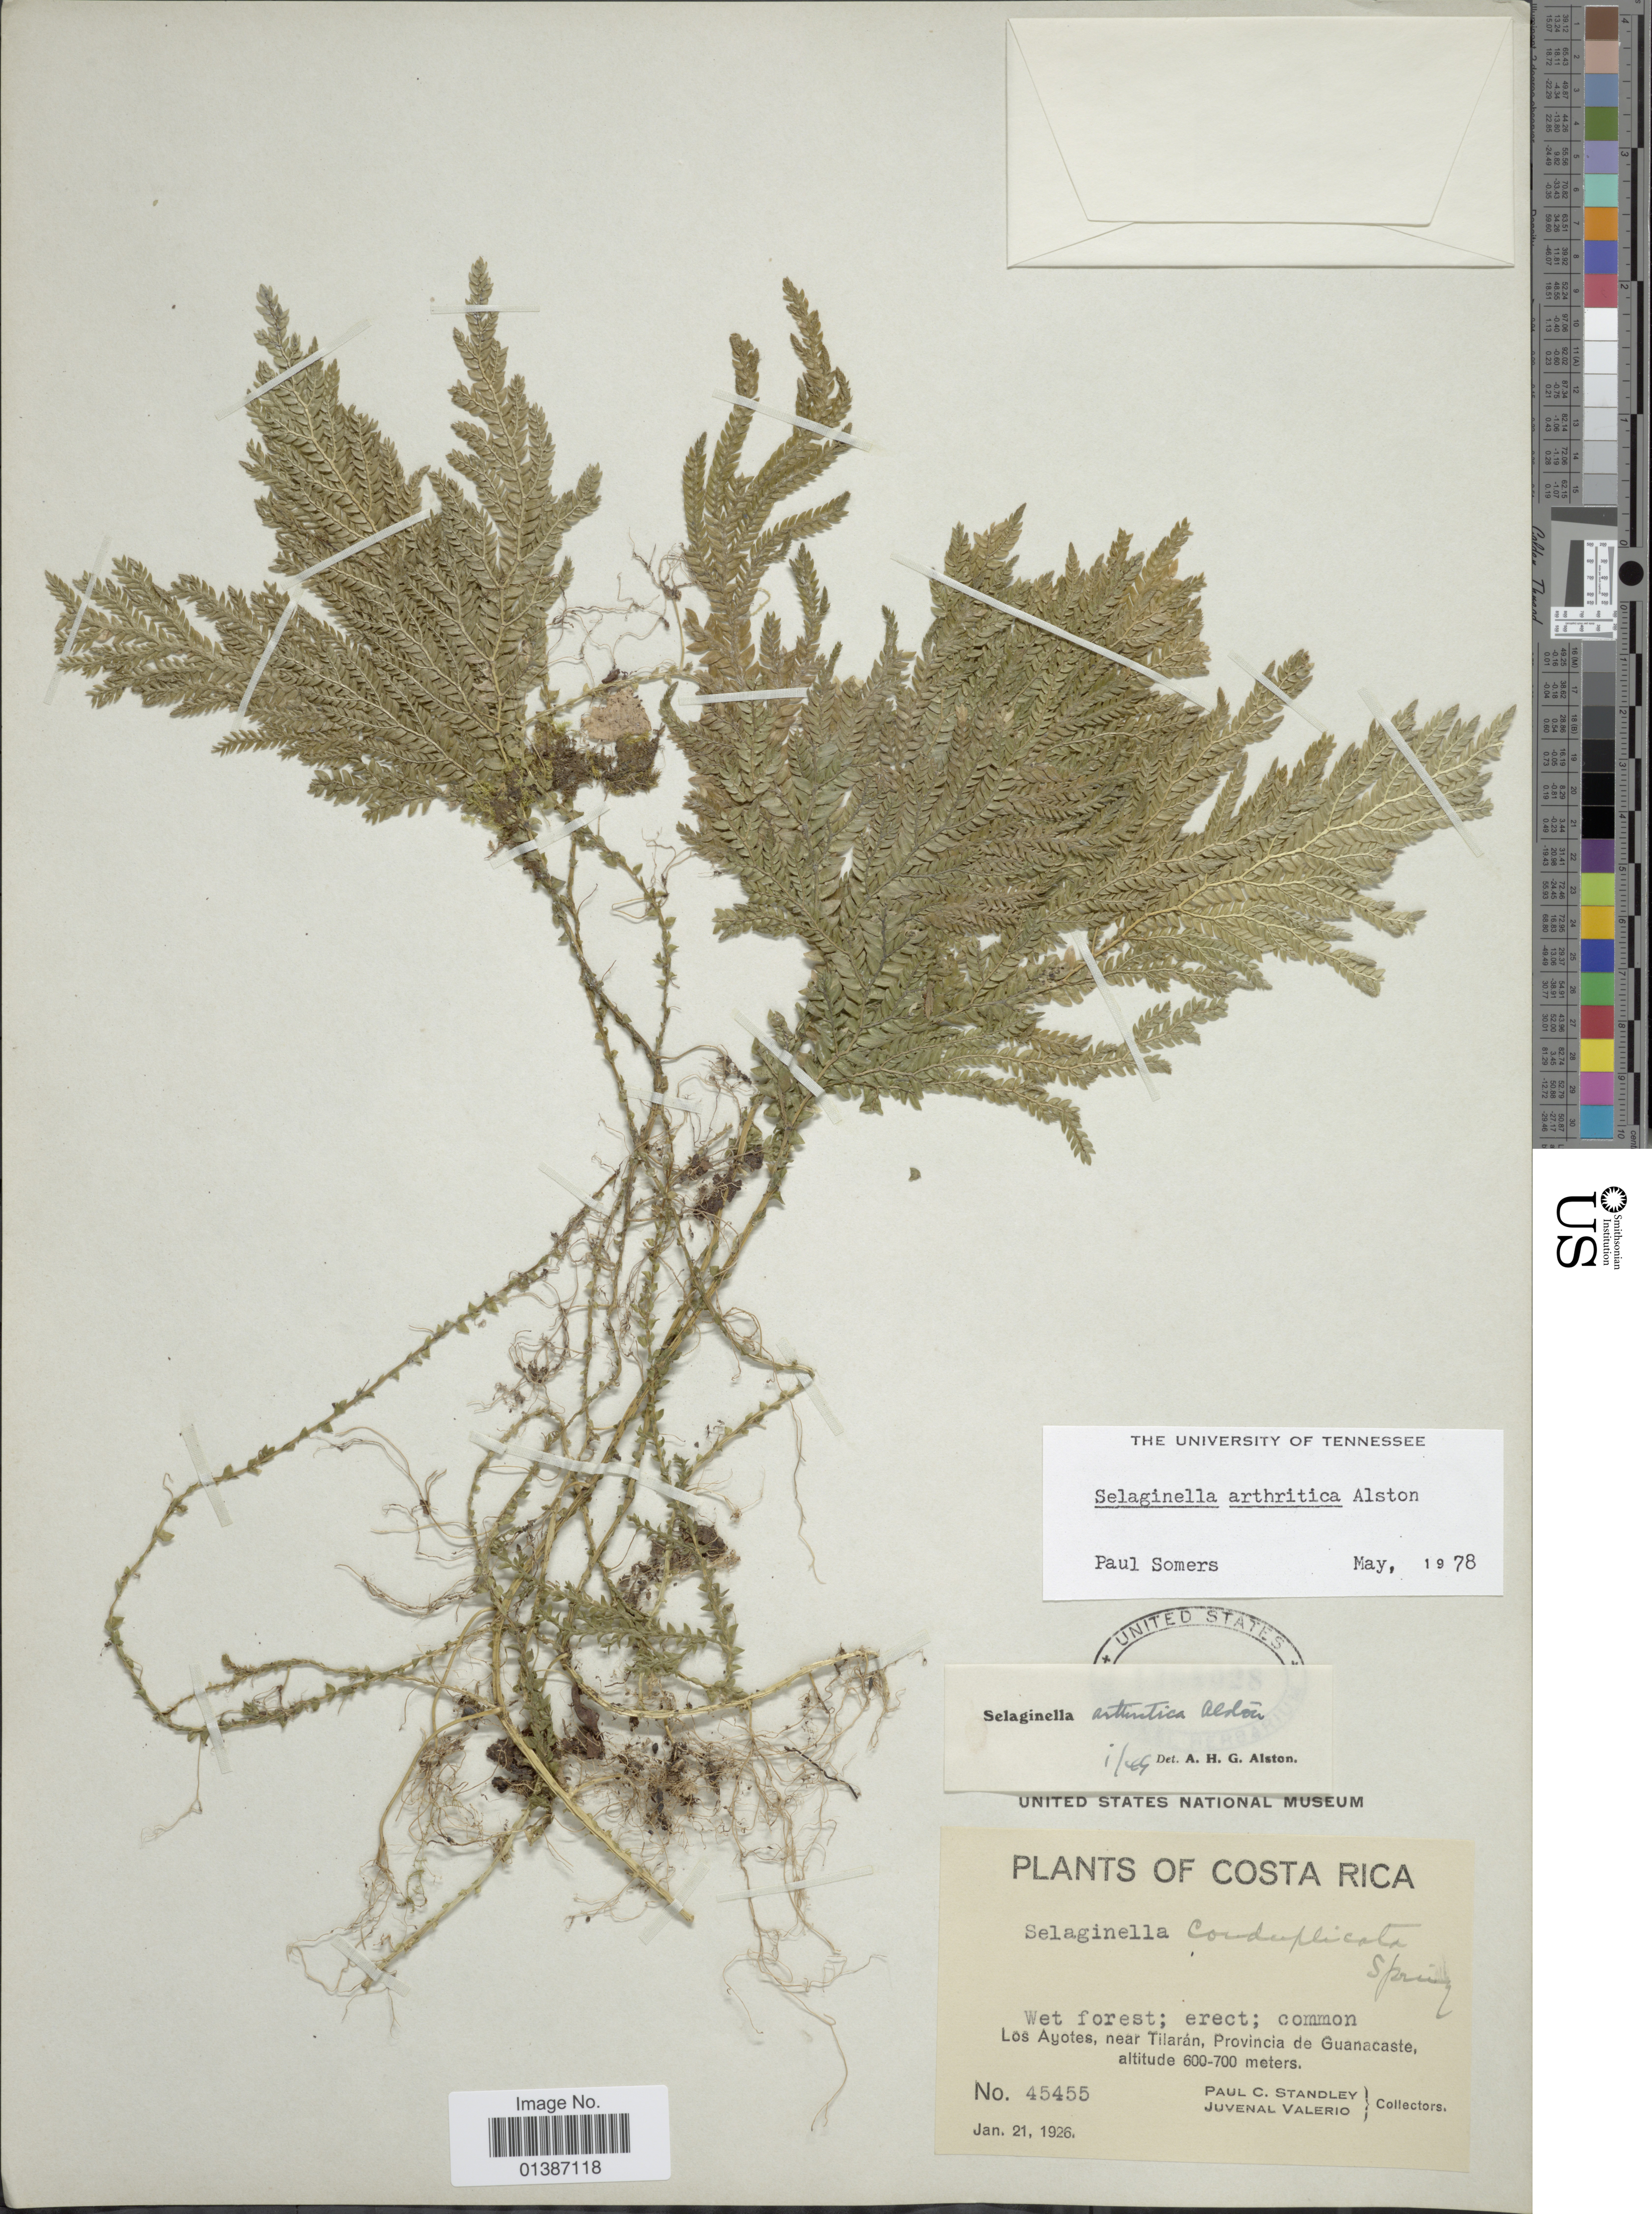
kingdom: Plantae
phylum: Tracheophyta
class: Lycopodiopsida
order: Selaginellales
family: Selaginellaceae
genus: Selaginella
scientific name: Selaginella arthritica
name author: Alston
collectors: P. C. Standley & J. Valerio R.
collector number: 45455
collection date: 1926-01-21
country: Costa Rica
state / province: Guanacaste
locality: Los Ayotes, near Tilarán, Province de Guanacaste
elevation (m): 600